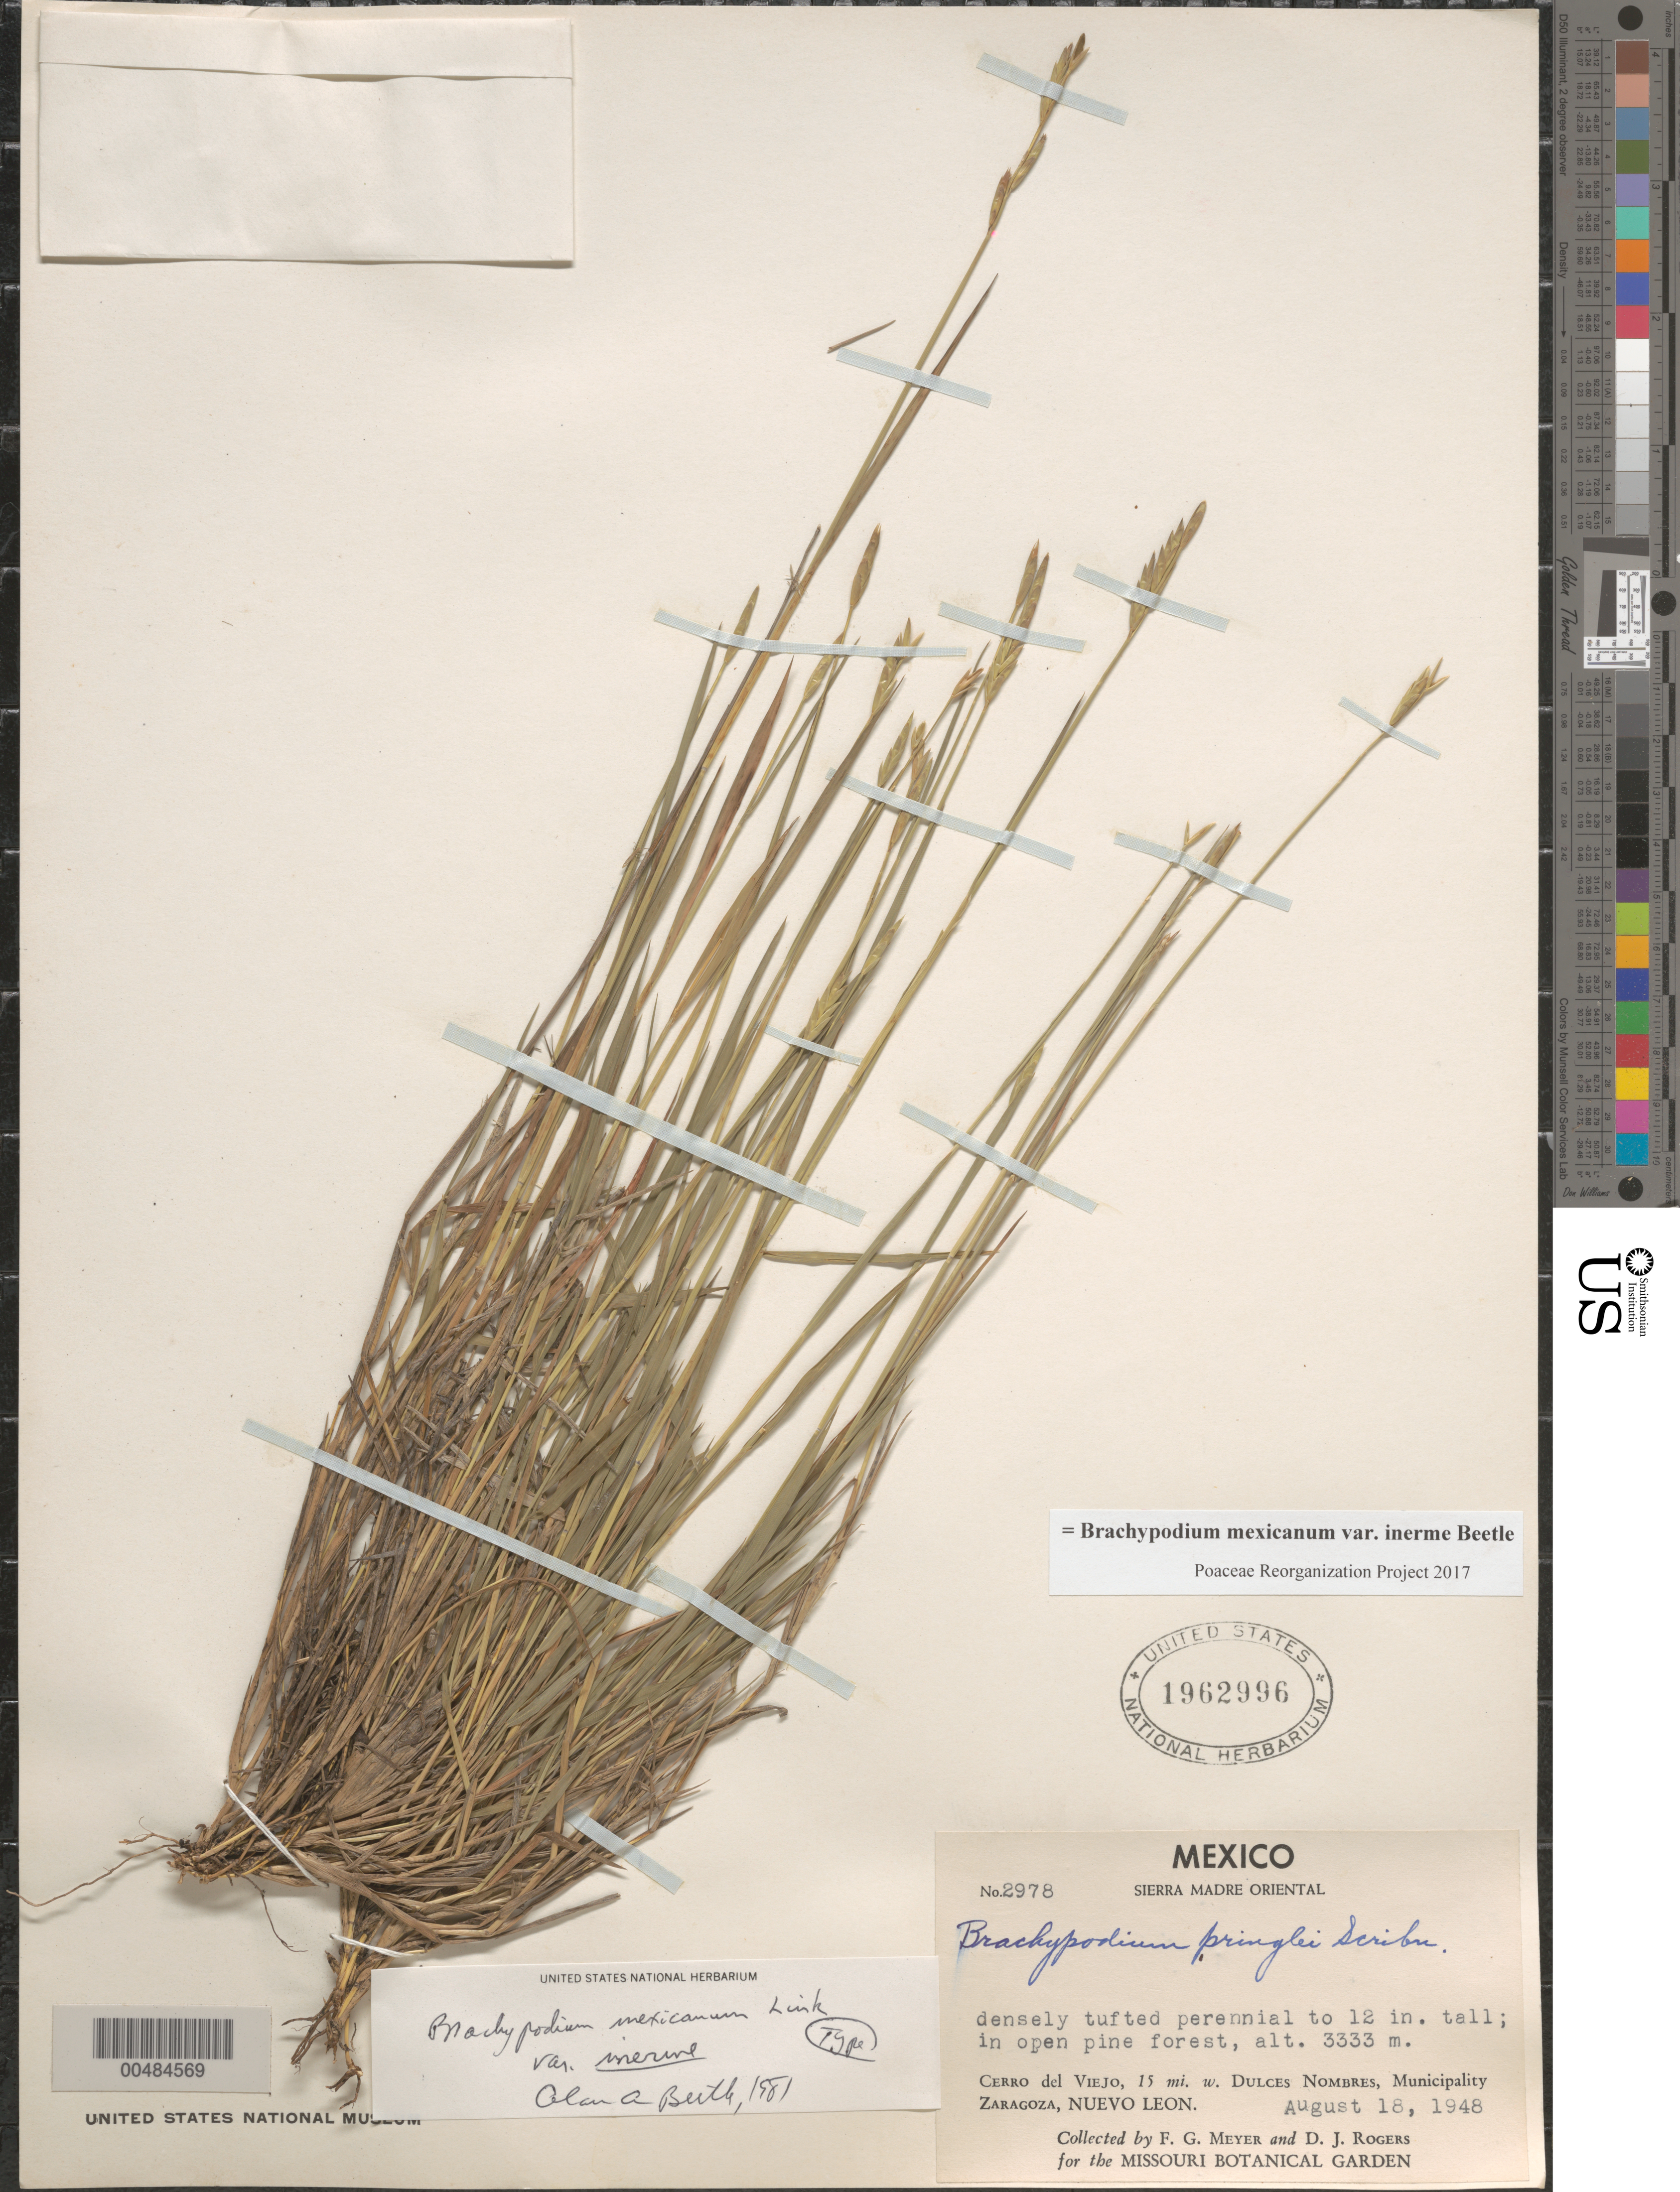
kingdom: Plantae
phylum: Tracheophyta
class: Liliopsida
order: Poales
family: Poaceae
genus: Brachypodium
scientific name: Brachypodium mexicanum var. inerme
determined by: Beetle, Alan A.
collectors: F. G. Meyer & D. J. Rogers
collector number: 2978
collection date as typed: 18 Aug 1948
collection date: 1948-08-18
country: Mexico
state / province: Nuevo León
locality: Sierra Madre Oriental, Cerro del Viejo 15 mi W Dulces Nombres, Municipality Zaragoza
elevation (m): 3333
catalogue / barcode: US 1962996